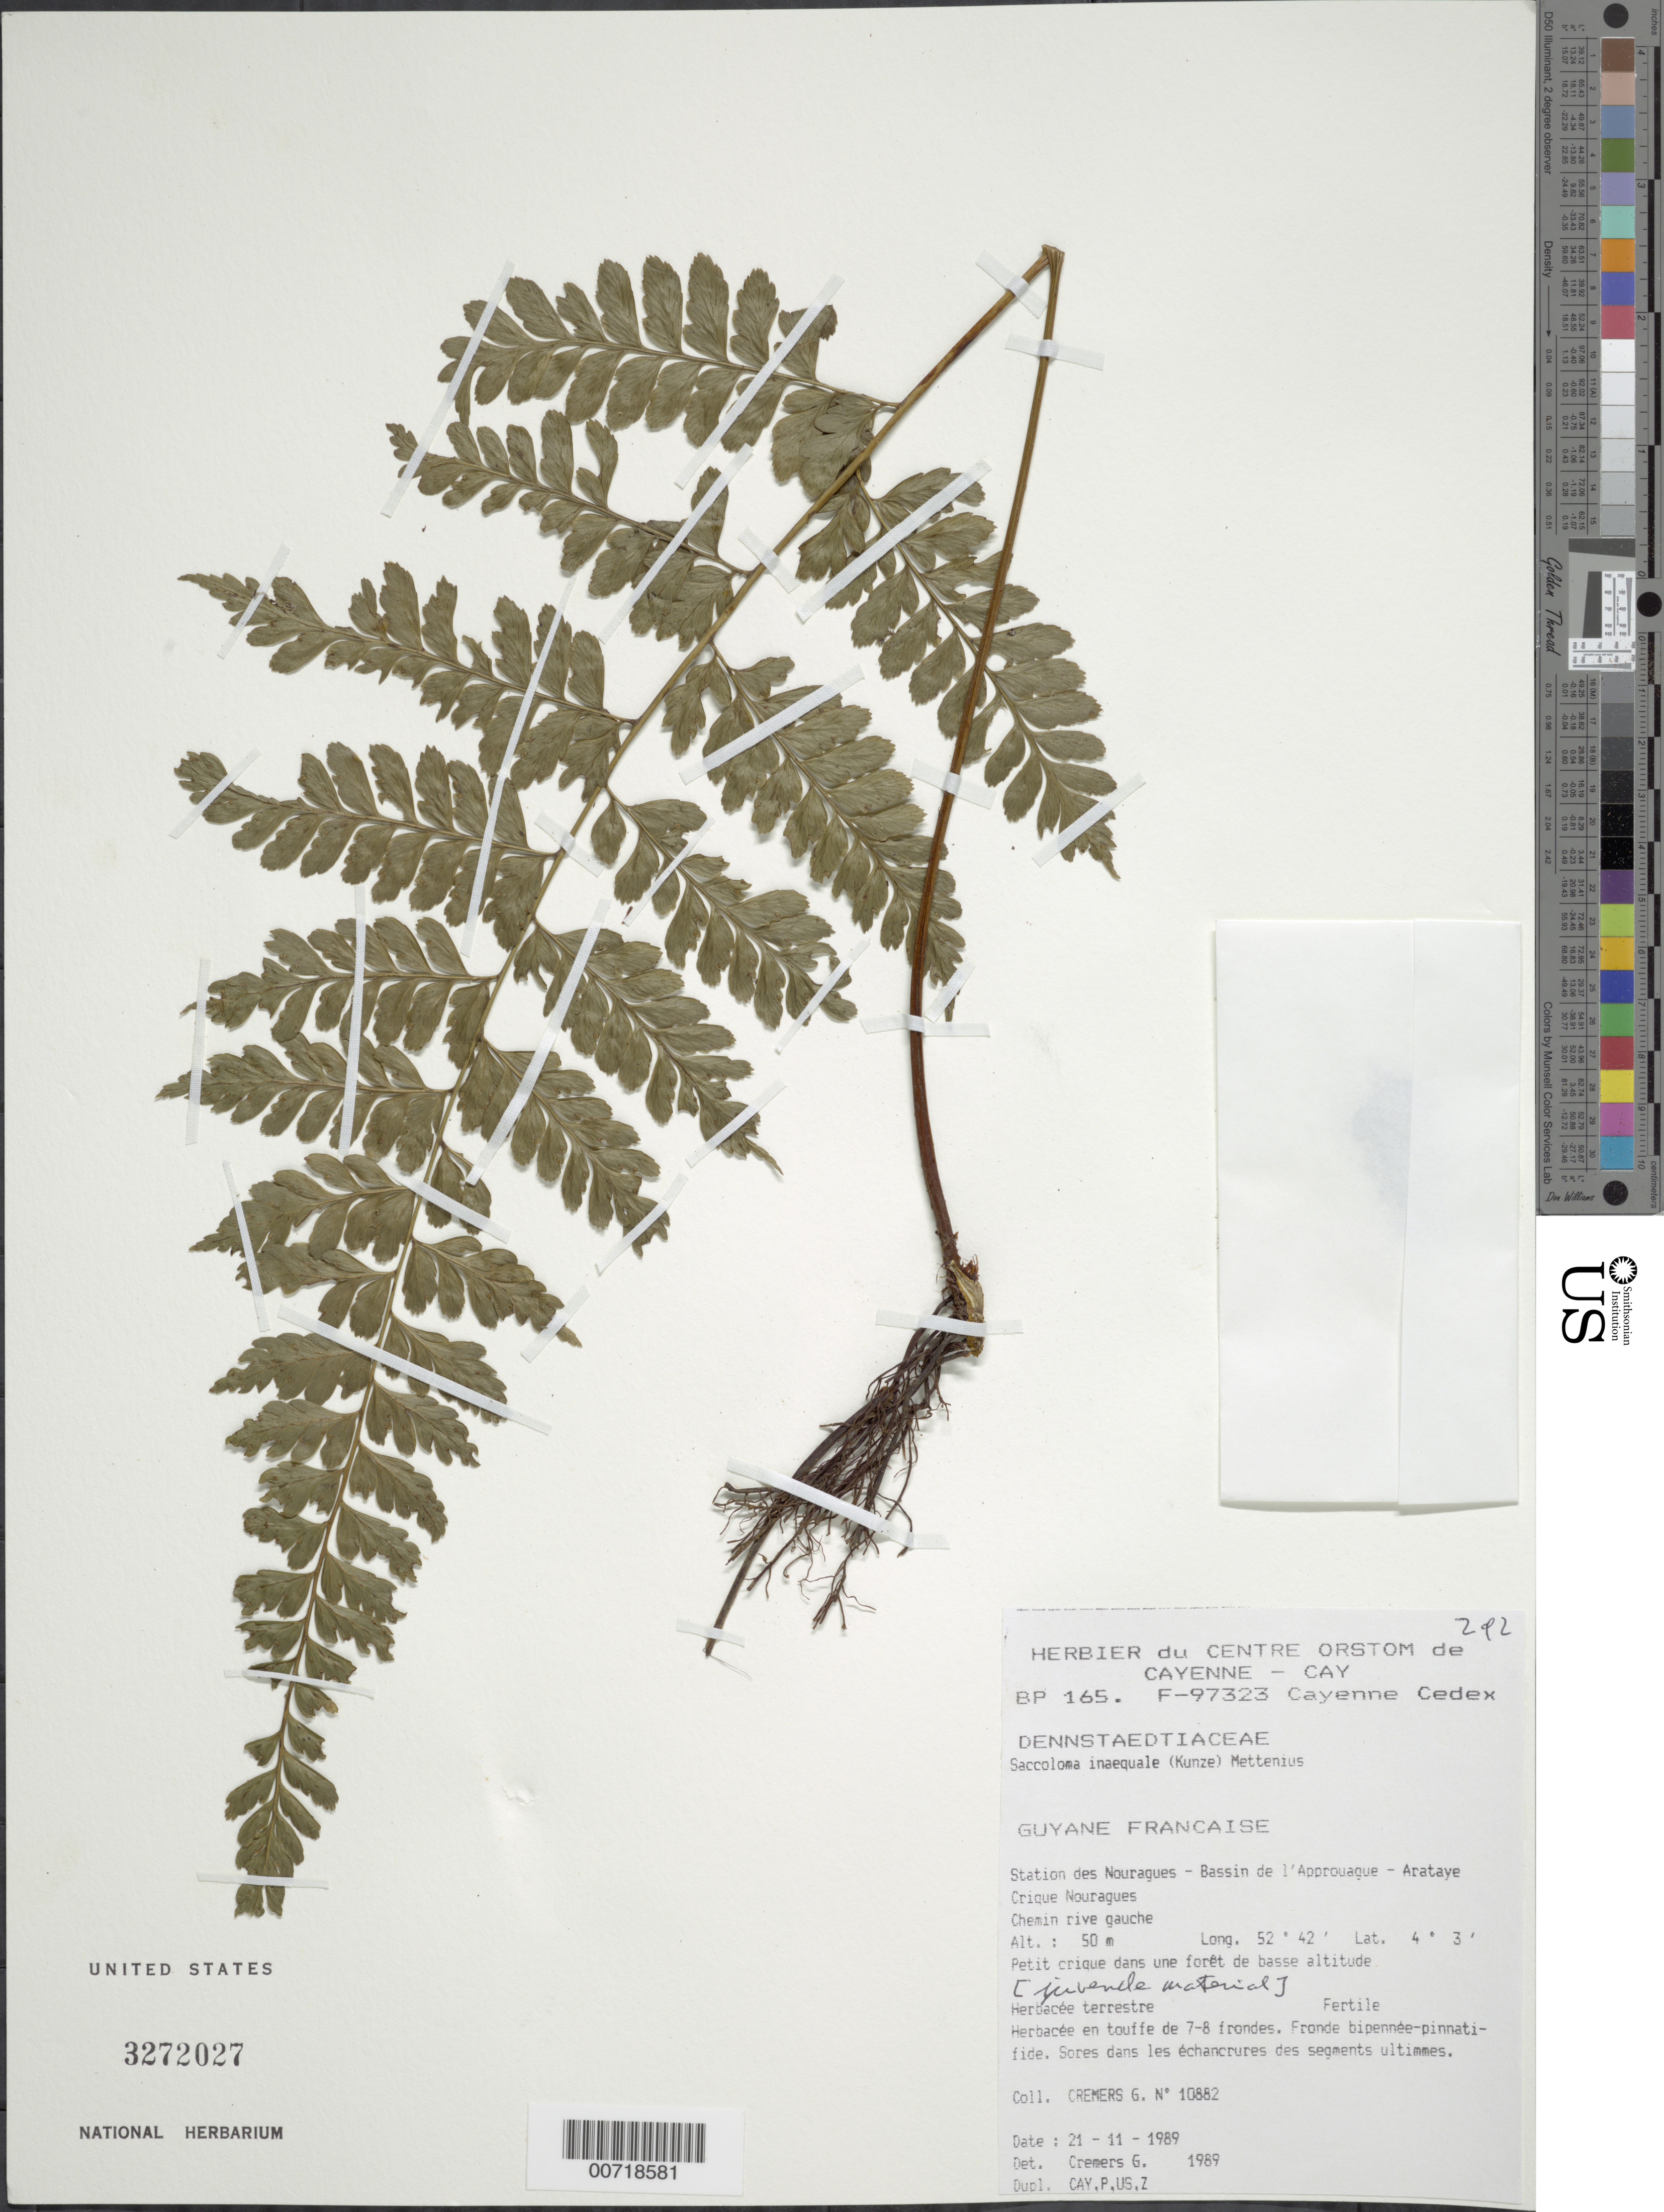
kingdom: Plantae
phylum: Tracheophyta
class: Polypodiopsida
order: Polypodiales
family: Saccolomataceae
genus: Saccoloma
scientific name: Saccoloma inaequale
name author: (Kunze) Mett.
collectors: G. Cremers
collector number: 10882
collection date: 1989-11-21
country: French Guiana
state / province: Cayenne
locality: Station des Nouragues- Bassin d l'Approouague- Arataye Crique Nouragues, Chemin rive gauche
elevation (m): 50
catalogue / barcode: US 3272027